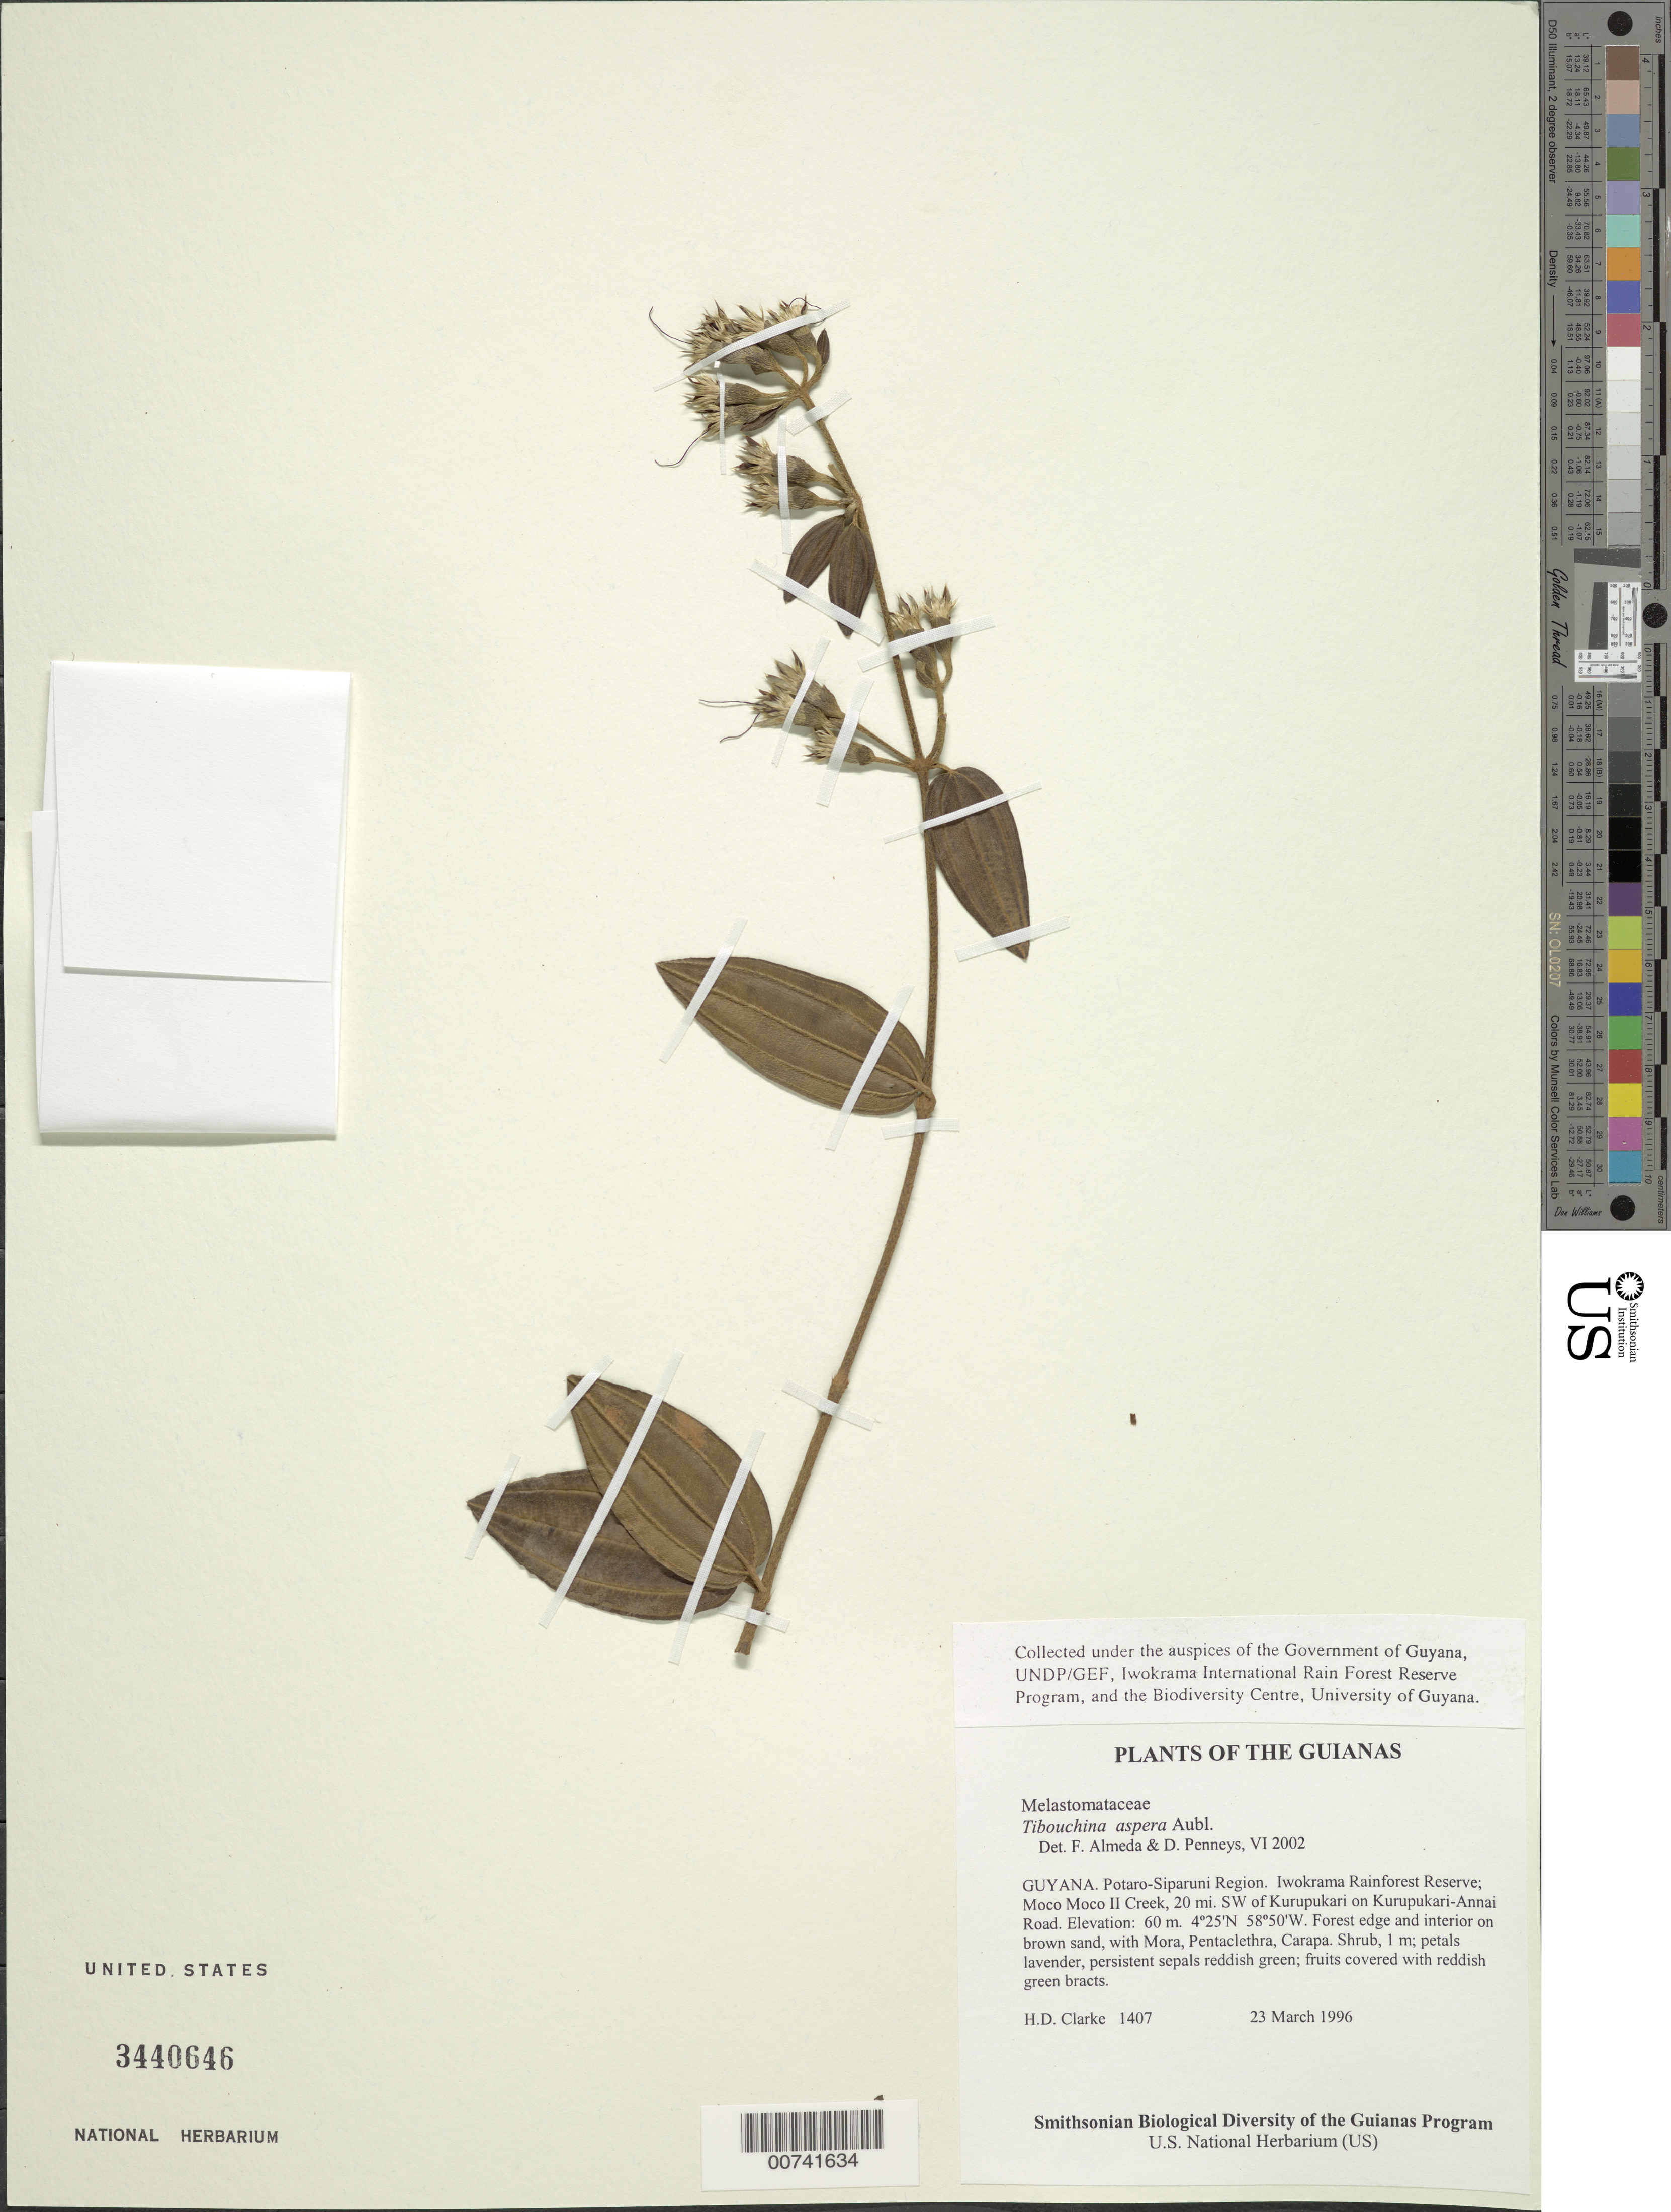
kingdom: Plantae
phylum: Tracheophyta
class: Magnoliopsida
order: Myrtales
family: Melastomataceae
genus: Tibouchina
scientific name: Tibouchina aspera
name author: Aubl.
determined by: Almeda, F.; Penneys, D. S.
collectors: H. D. Clarke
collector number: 1407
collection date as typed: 23 March 1996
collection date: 1996-03-23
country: Guyana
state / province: Potaro-Siparuni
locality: Iwokrama Rainforest Reserve; Moco Moco II Creek, 20 mi. SW of Kurupukari on Kurupukari-Annai Road, near camp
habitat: Forest edge and interior on brown sand, with Mora, Pentaclethra, Carapa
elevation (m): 60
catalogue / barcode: US 3440646